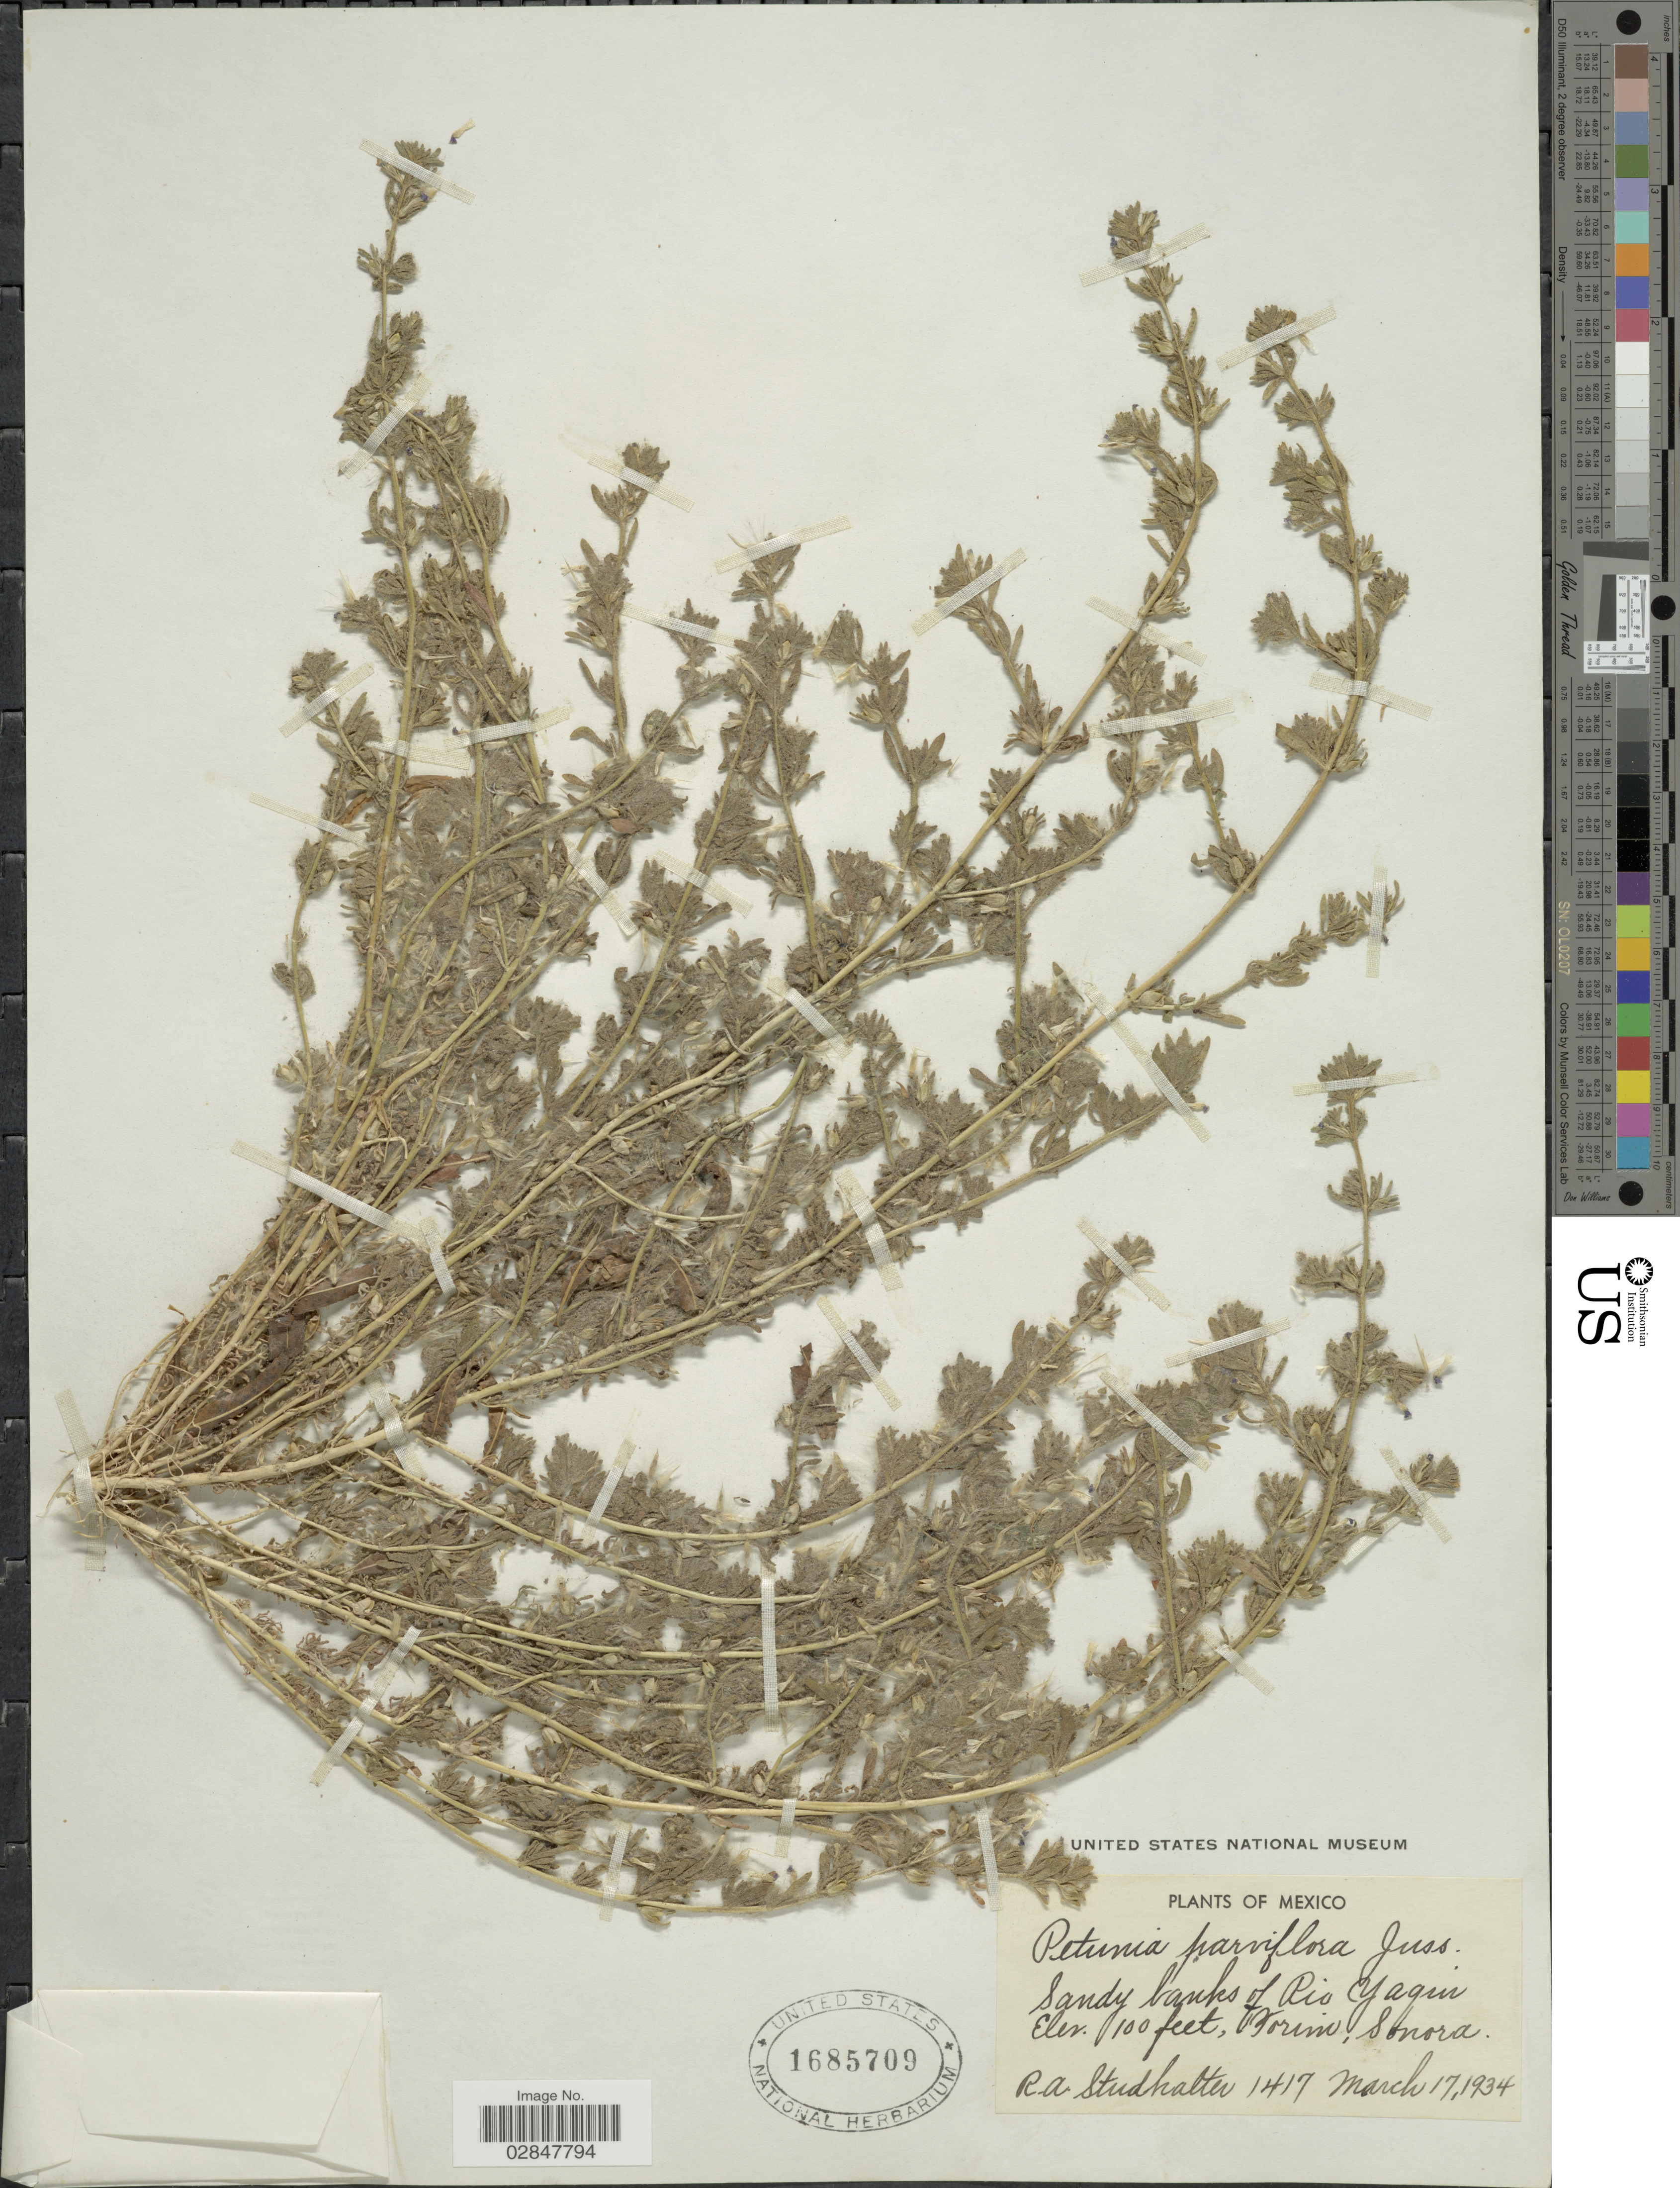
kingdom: Plantae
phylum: Tracheophyta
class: Magnoliopsida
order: Solanales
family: Solanaceae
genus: Petunia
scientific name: Petunia parviflora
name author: Juss.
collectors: R. Studhalter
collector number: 1417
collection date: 1934-03-17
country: Mexico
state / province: Sonora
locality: Sandy banks of Rio Yaqui, Torim.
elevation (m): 30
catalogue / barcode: US 1685709